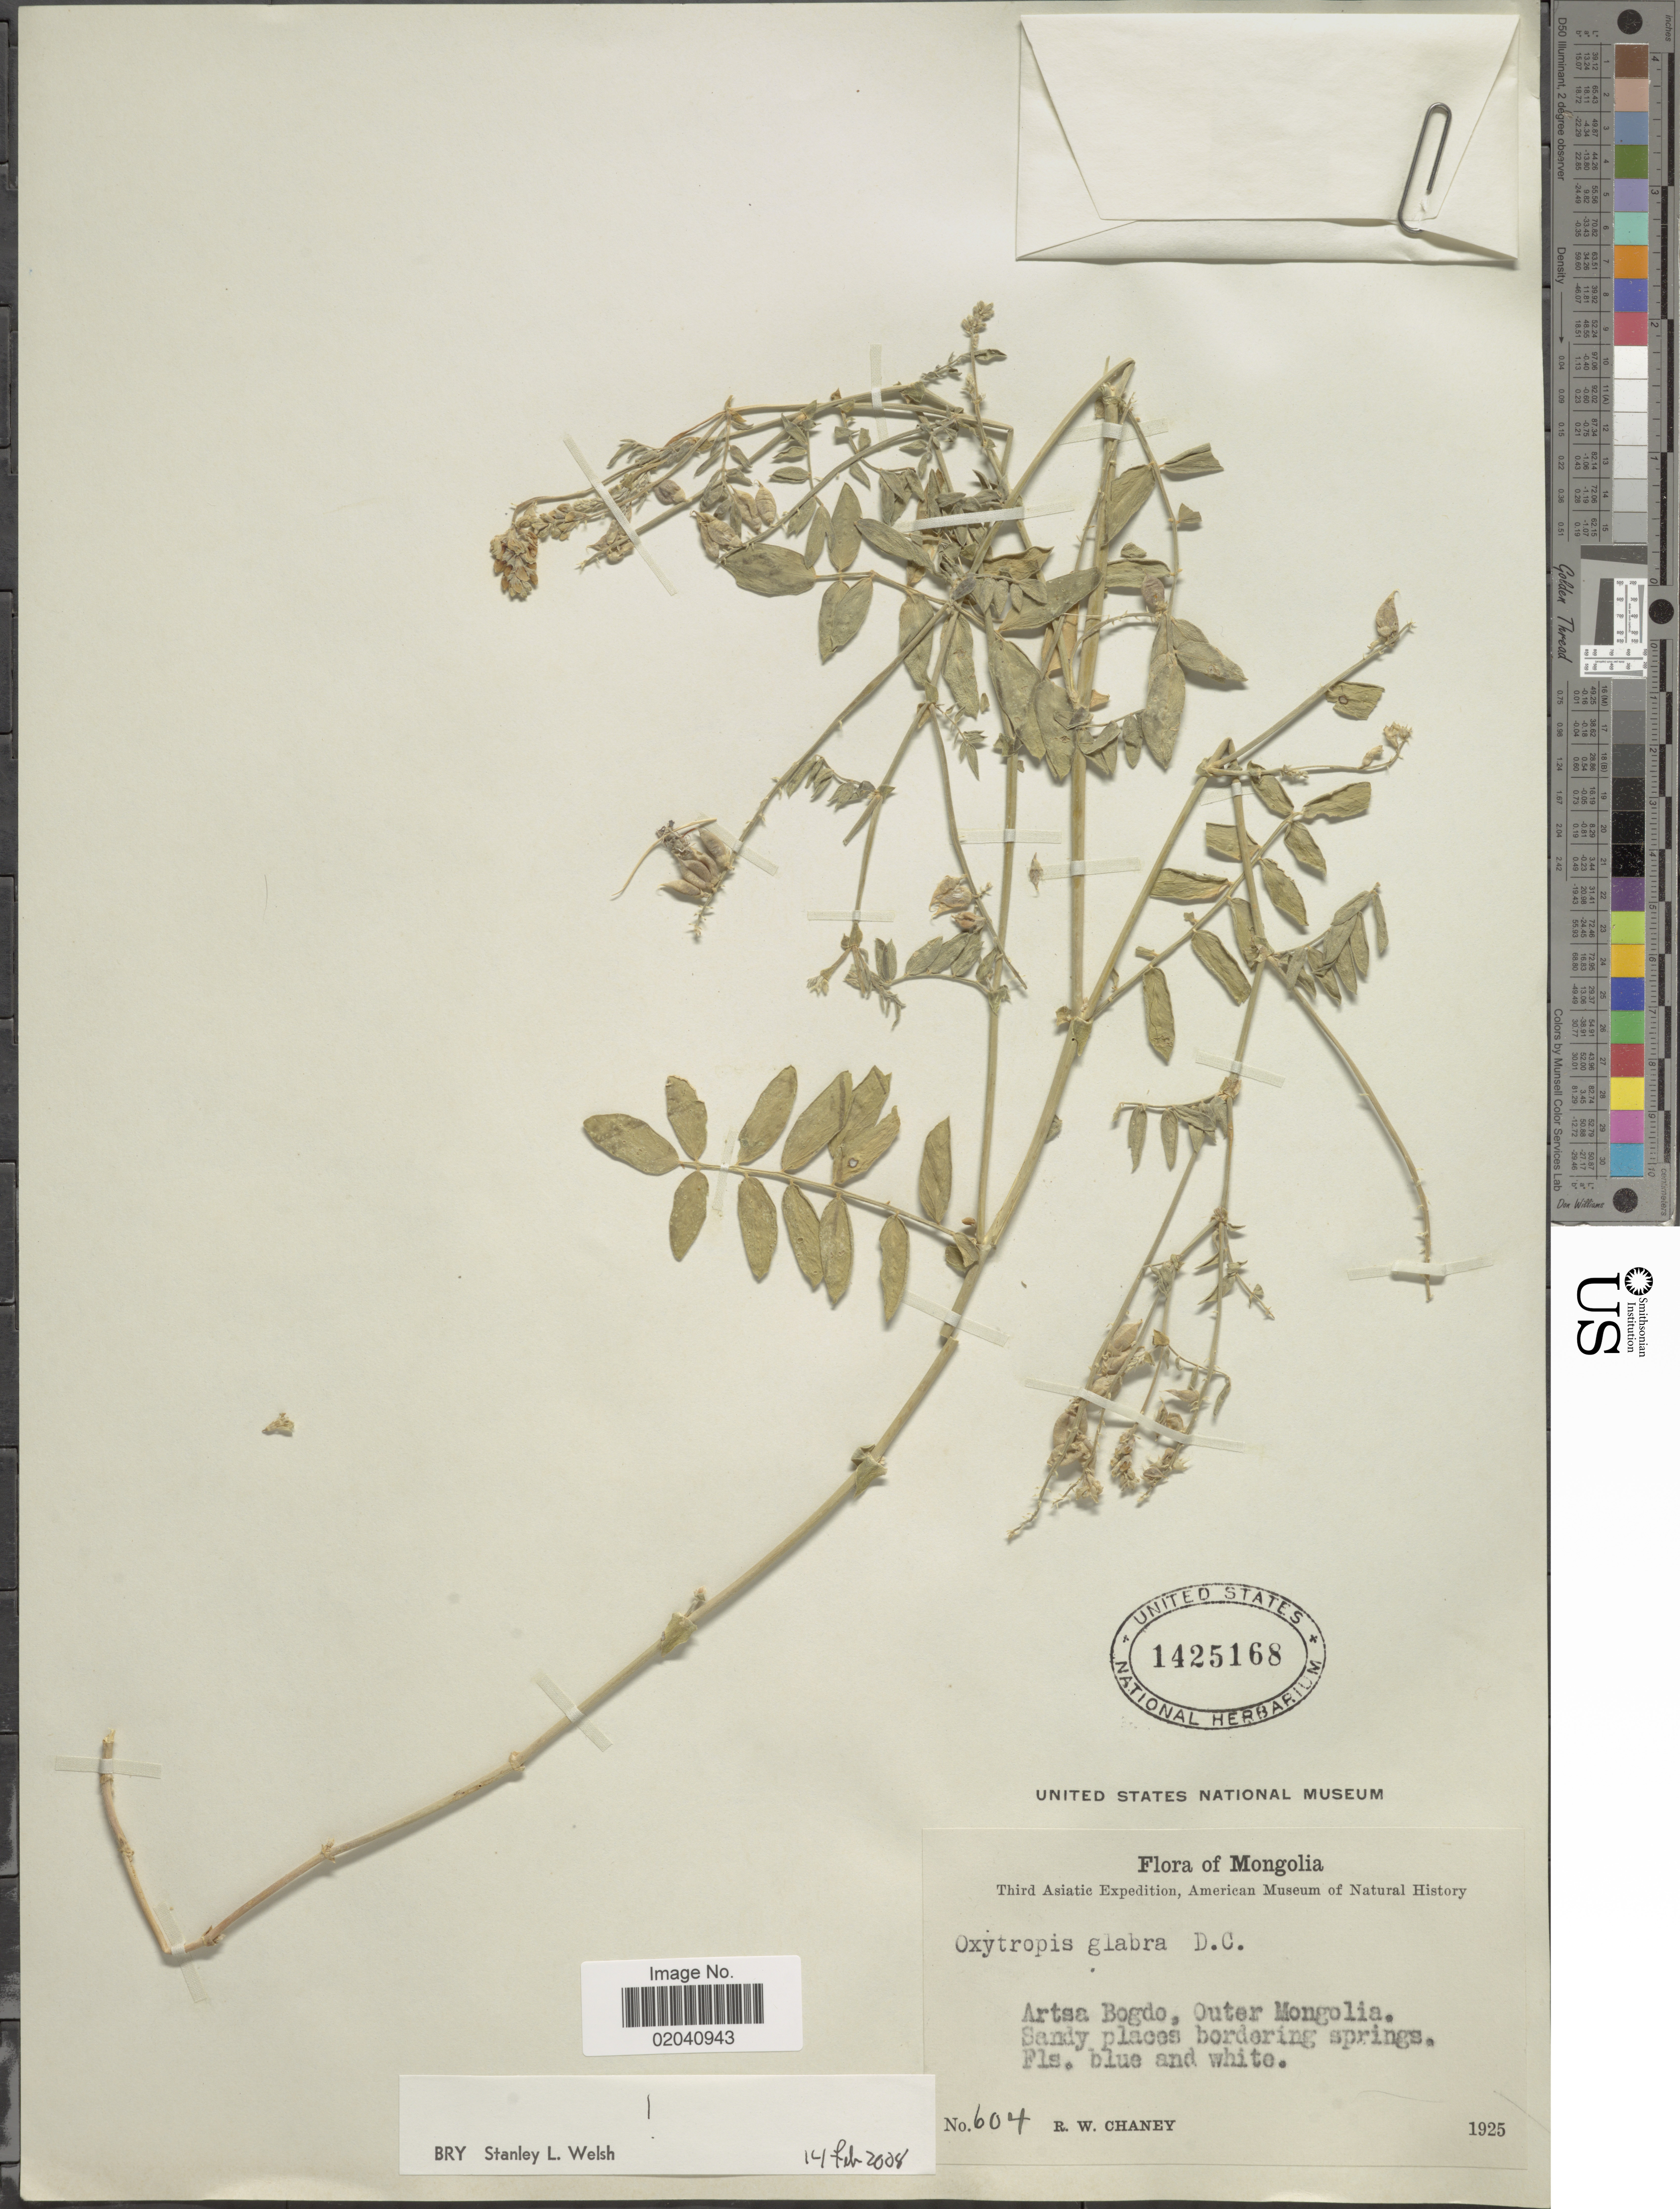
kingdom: Plantae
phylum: Tracheophyta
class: Magnoliopsida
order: Fabales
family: Fabaceae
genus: Oxytropis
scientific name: Oxytropis glabra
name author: DC.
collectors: R. Chaney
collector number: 604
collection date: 1925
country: China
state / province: Nei Monggol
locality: Mongolia, Arstsa Bogdo, Outer Mongolia, Sandy places bordering springs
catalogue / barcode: US 1425168